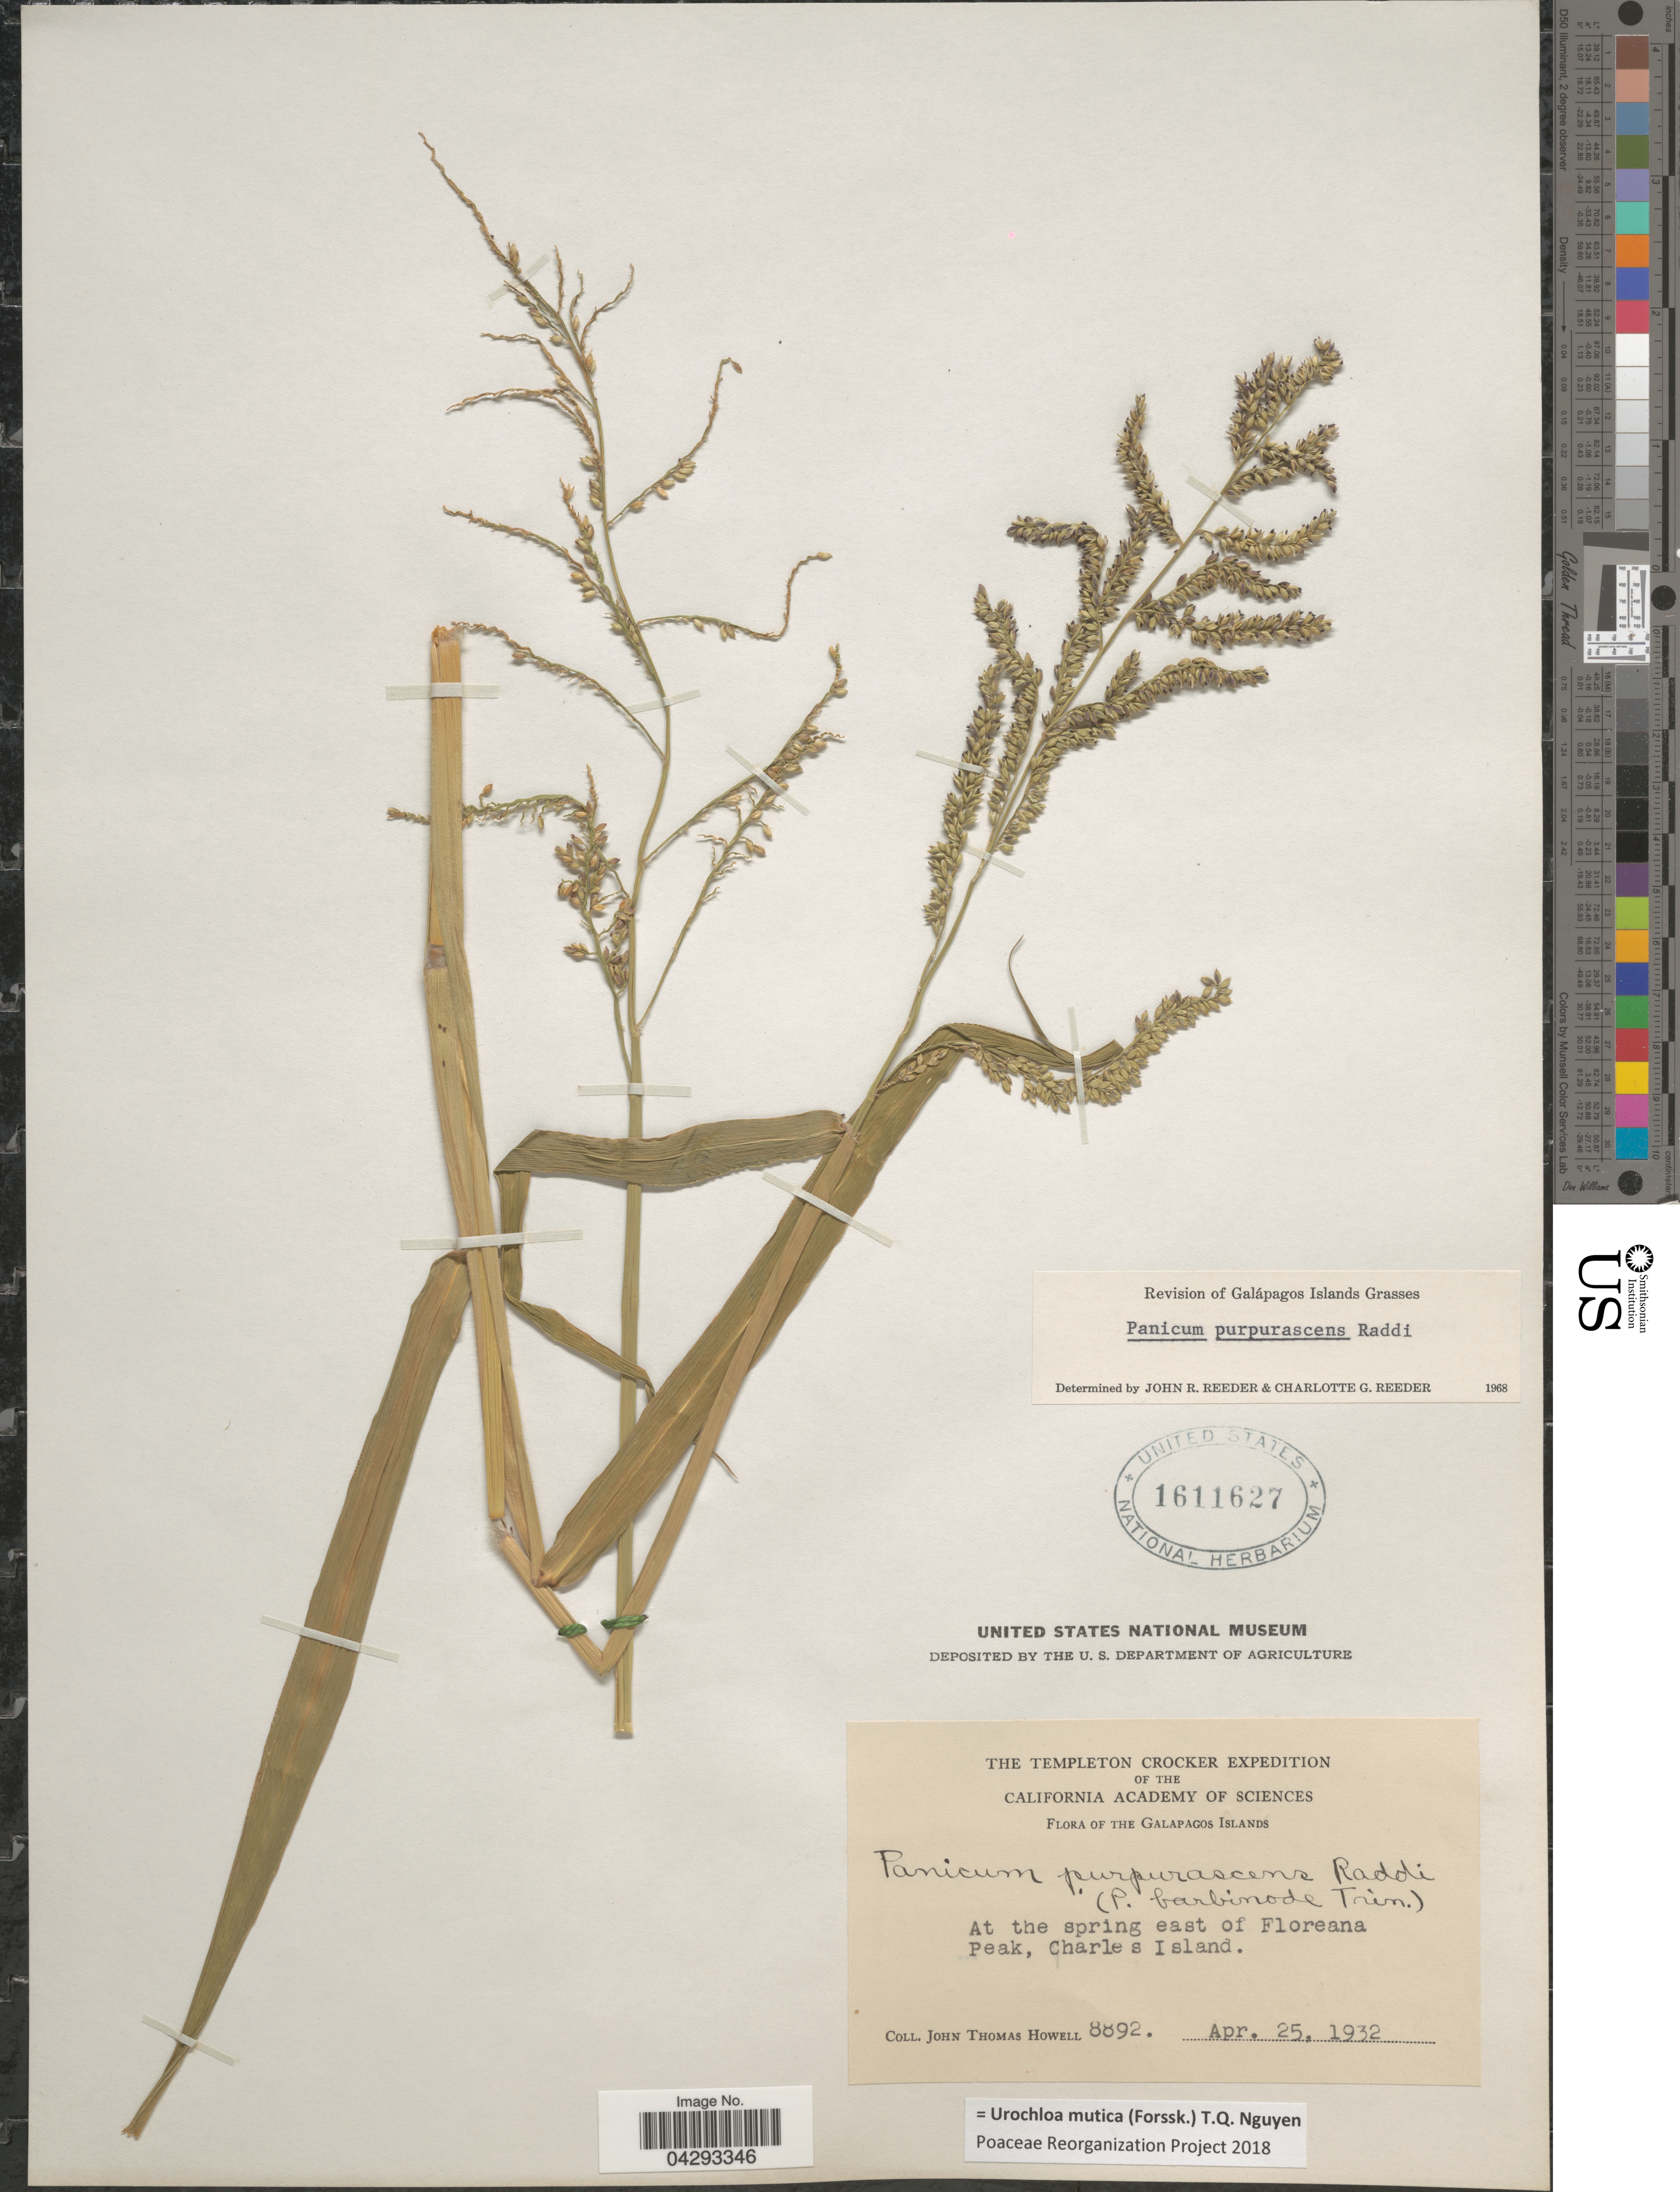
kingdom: Plantae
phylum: Tracheophyta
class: Liliopsida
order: Poales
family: Poaceae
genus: Urochloa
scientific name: Urochloa mutica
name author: (Forssk.) T.Q. Nguyen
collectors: J. T. Howell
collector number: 8892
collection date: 1932-04-25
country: Ecuador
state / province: Colón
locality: The Galapagos Islands. At the spring east of Floreana Peak, Charles Island.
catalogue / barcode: US 1611627